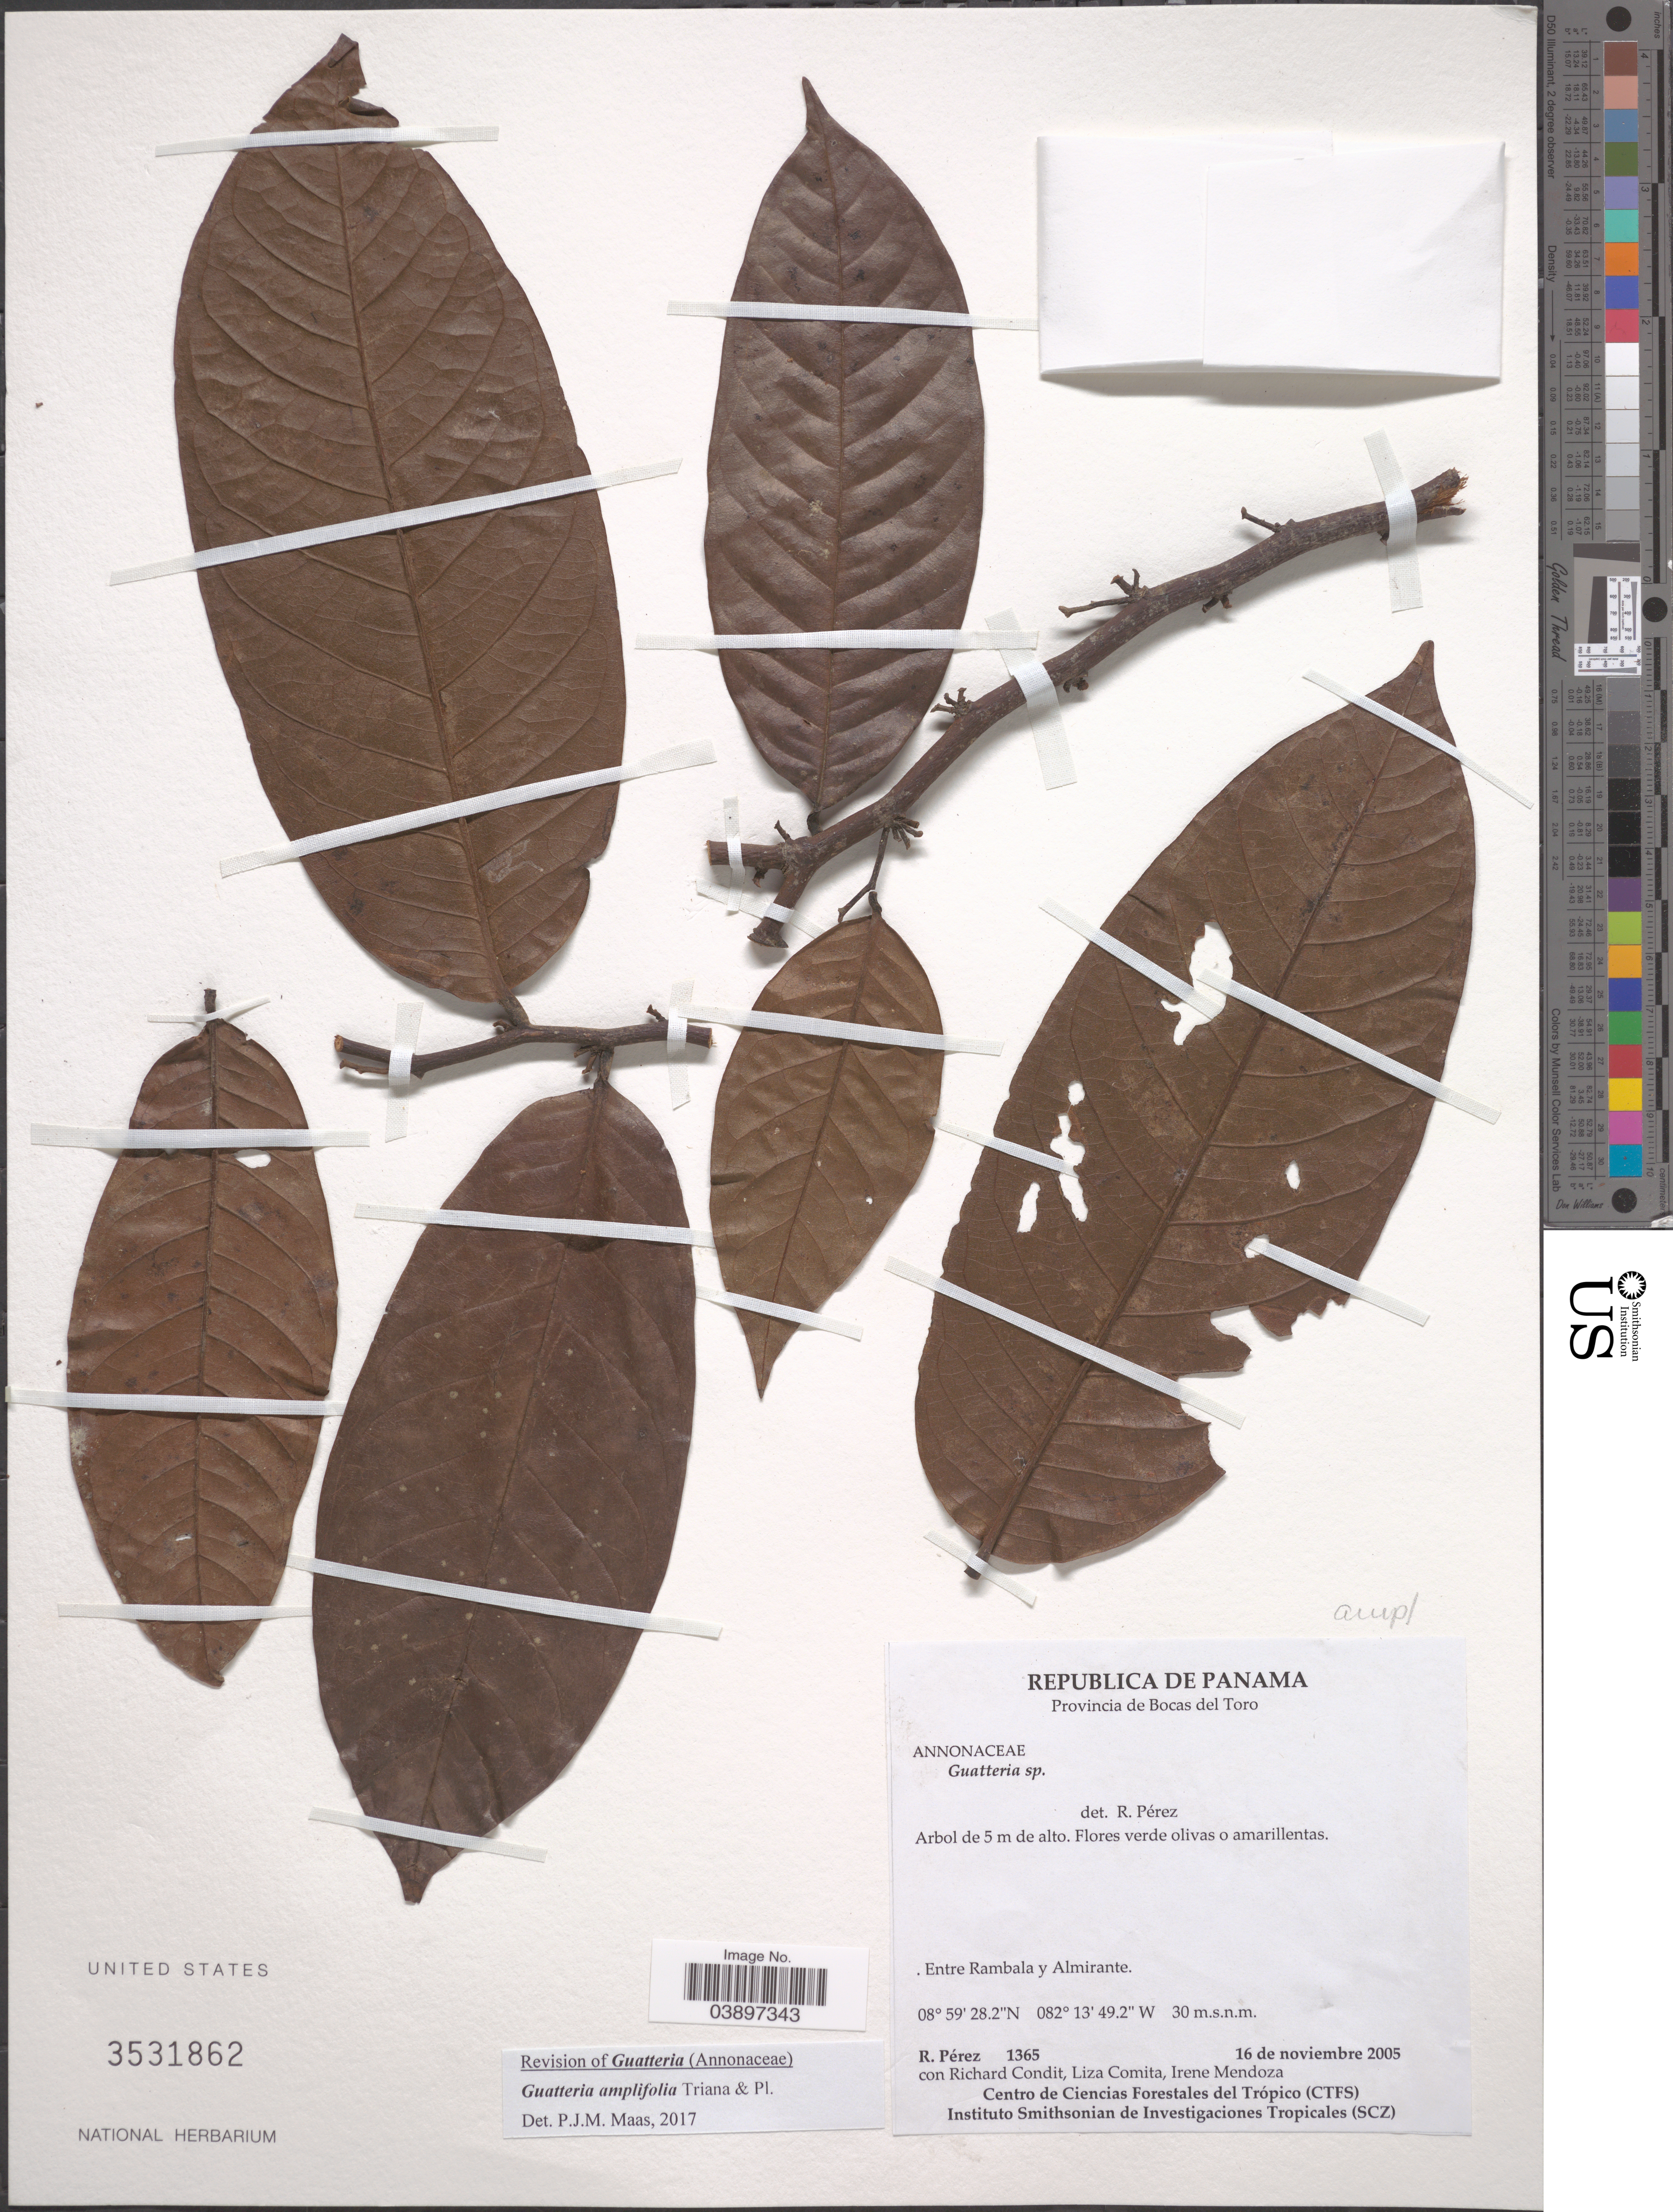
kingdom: Plantae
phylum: Tracheophyta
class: Magnoliopsida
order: Magnoliales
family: Annonaceae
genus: Guatteria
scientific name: Guatteria amplifolia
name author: Triana & Planch.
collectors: R. Perez, R. Condit, L. Comita & I. Mendoza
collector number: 1365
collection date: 2005-11-16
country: Panama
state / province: Bocas del Toro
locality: Entre Rambala y Almirante.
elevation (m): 30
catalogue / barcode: US 3531862